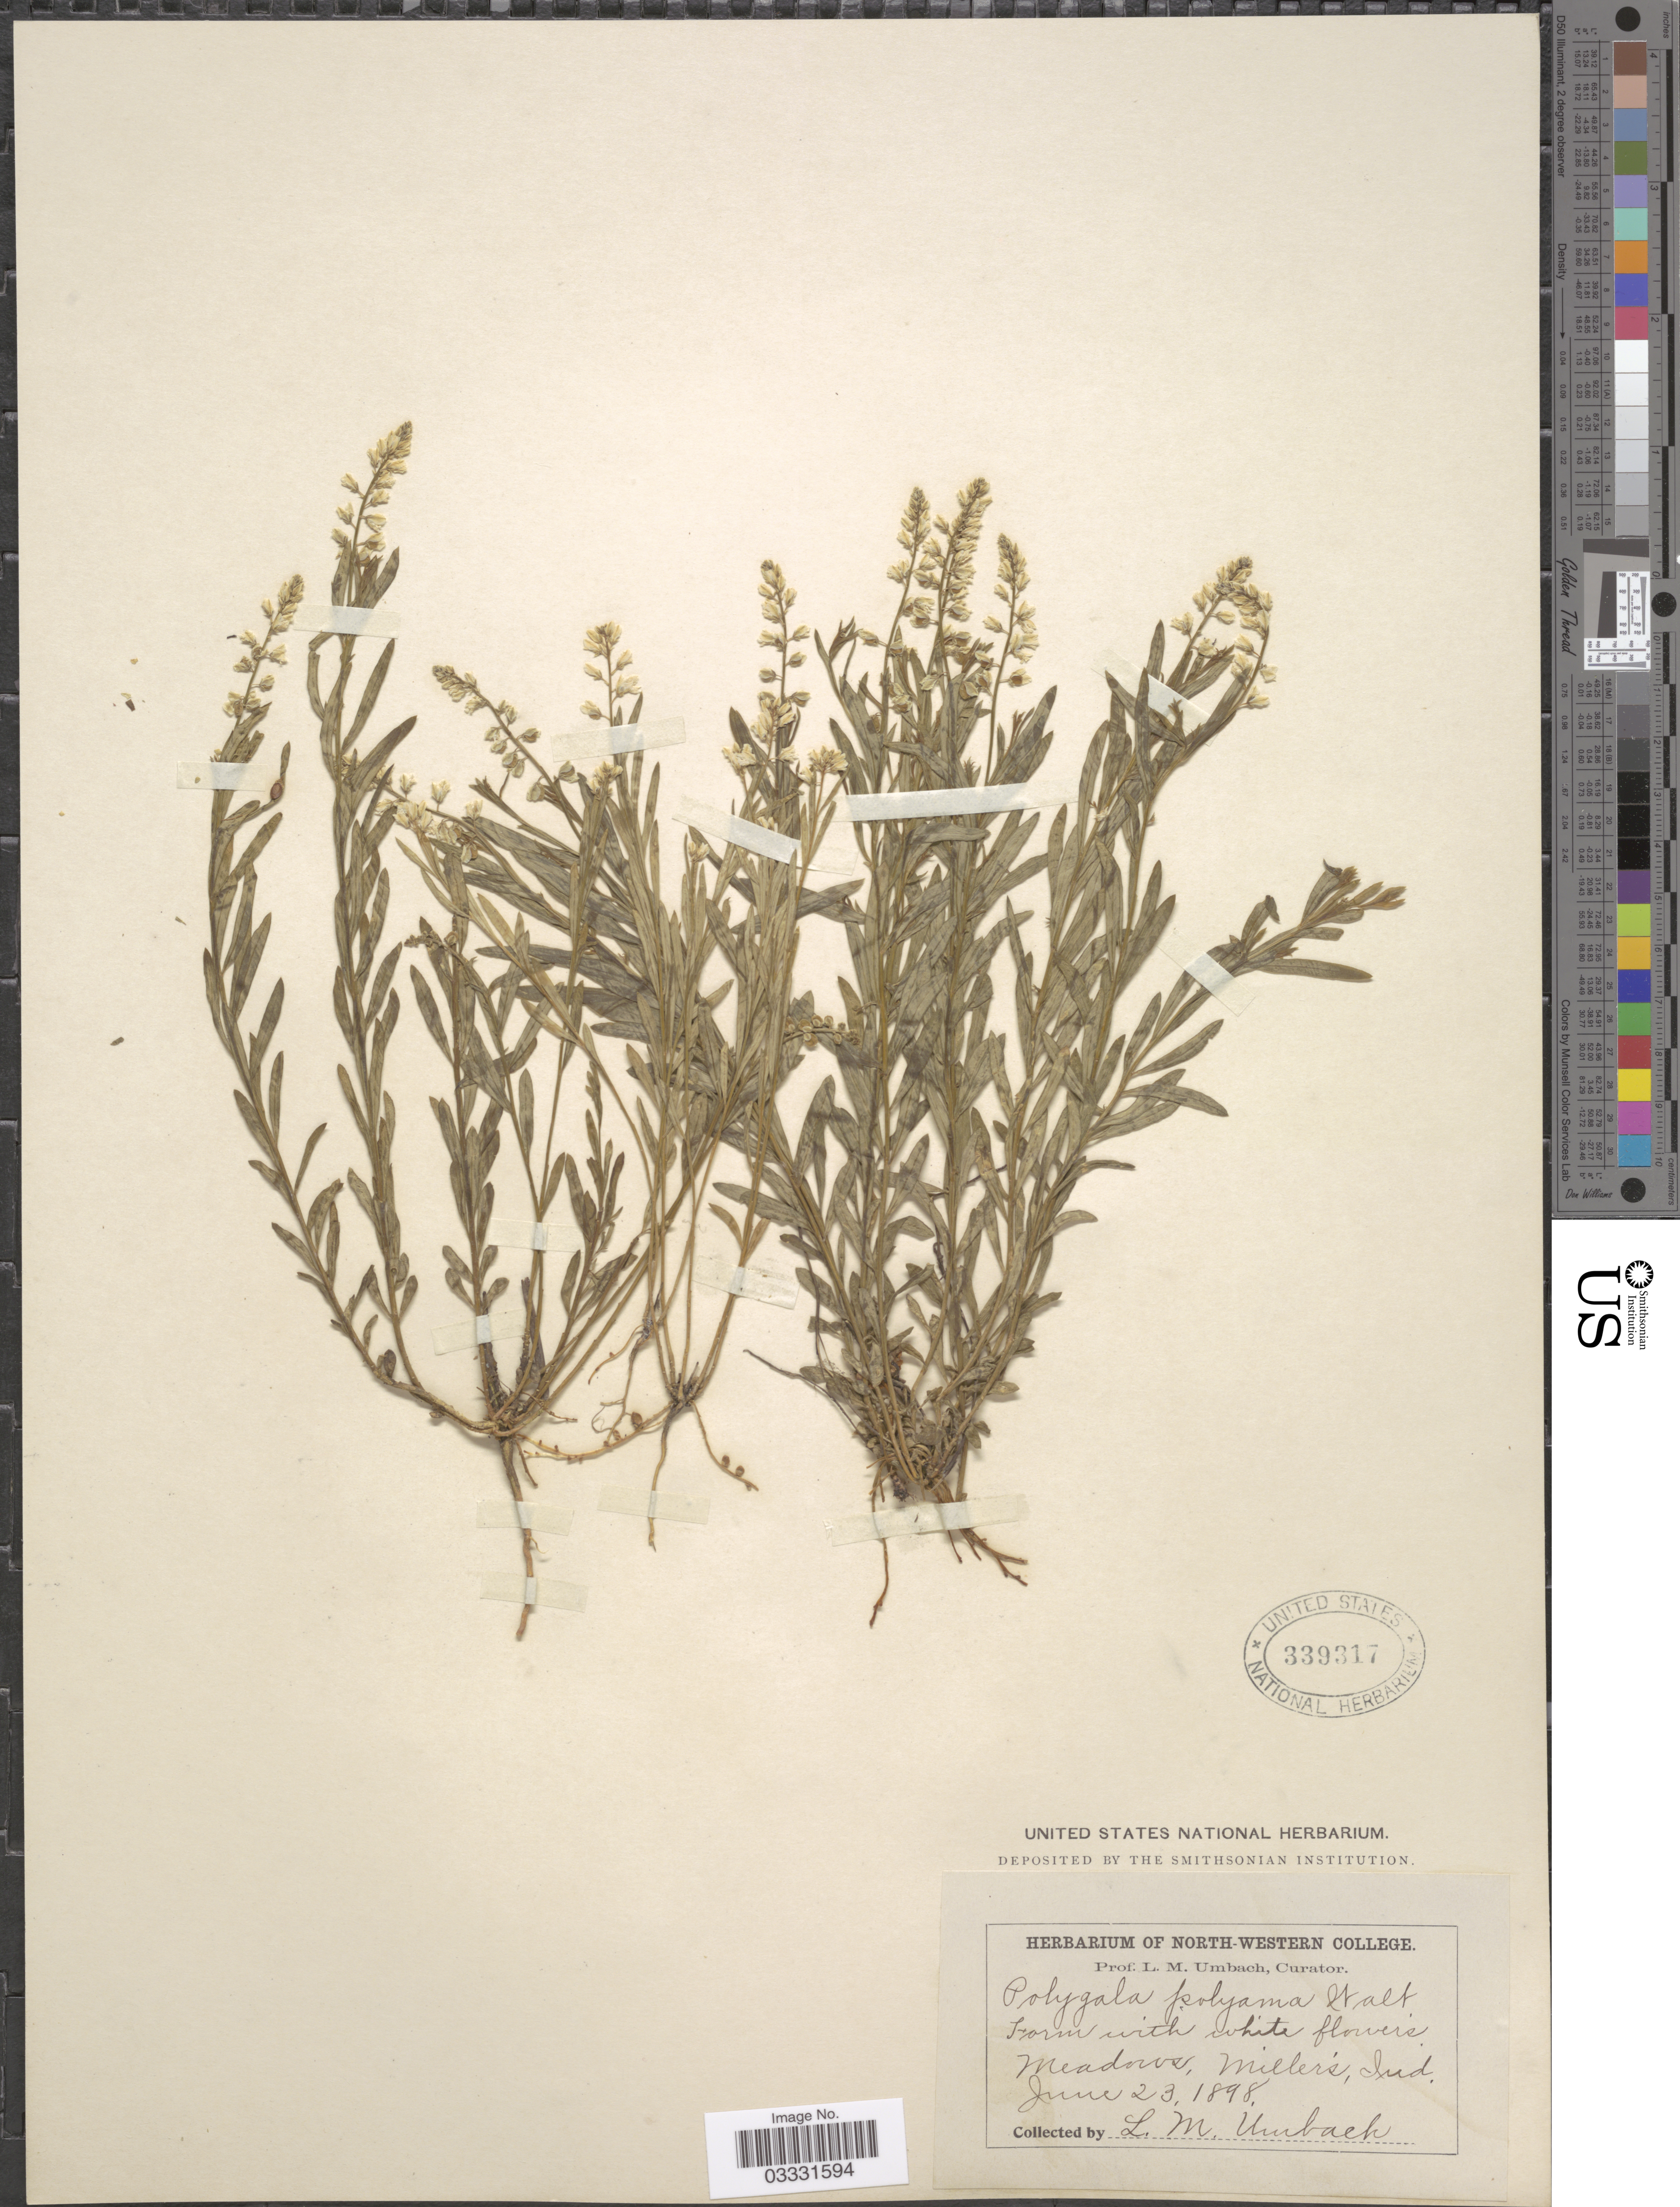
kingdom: Plantae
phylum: Tracheophyta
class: Magnoliopsida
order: Fabales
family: Polygalaceae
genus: Polygala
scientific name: Polygala polygama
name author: Walter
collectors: L. M. Umbach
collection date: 1898-06-23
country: United States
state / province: Indiana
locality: Meadows, Miller's.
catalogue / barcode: US 339317